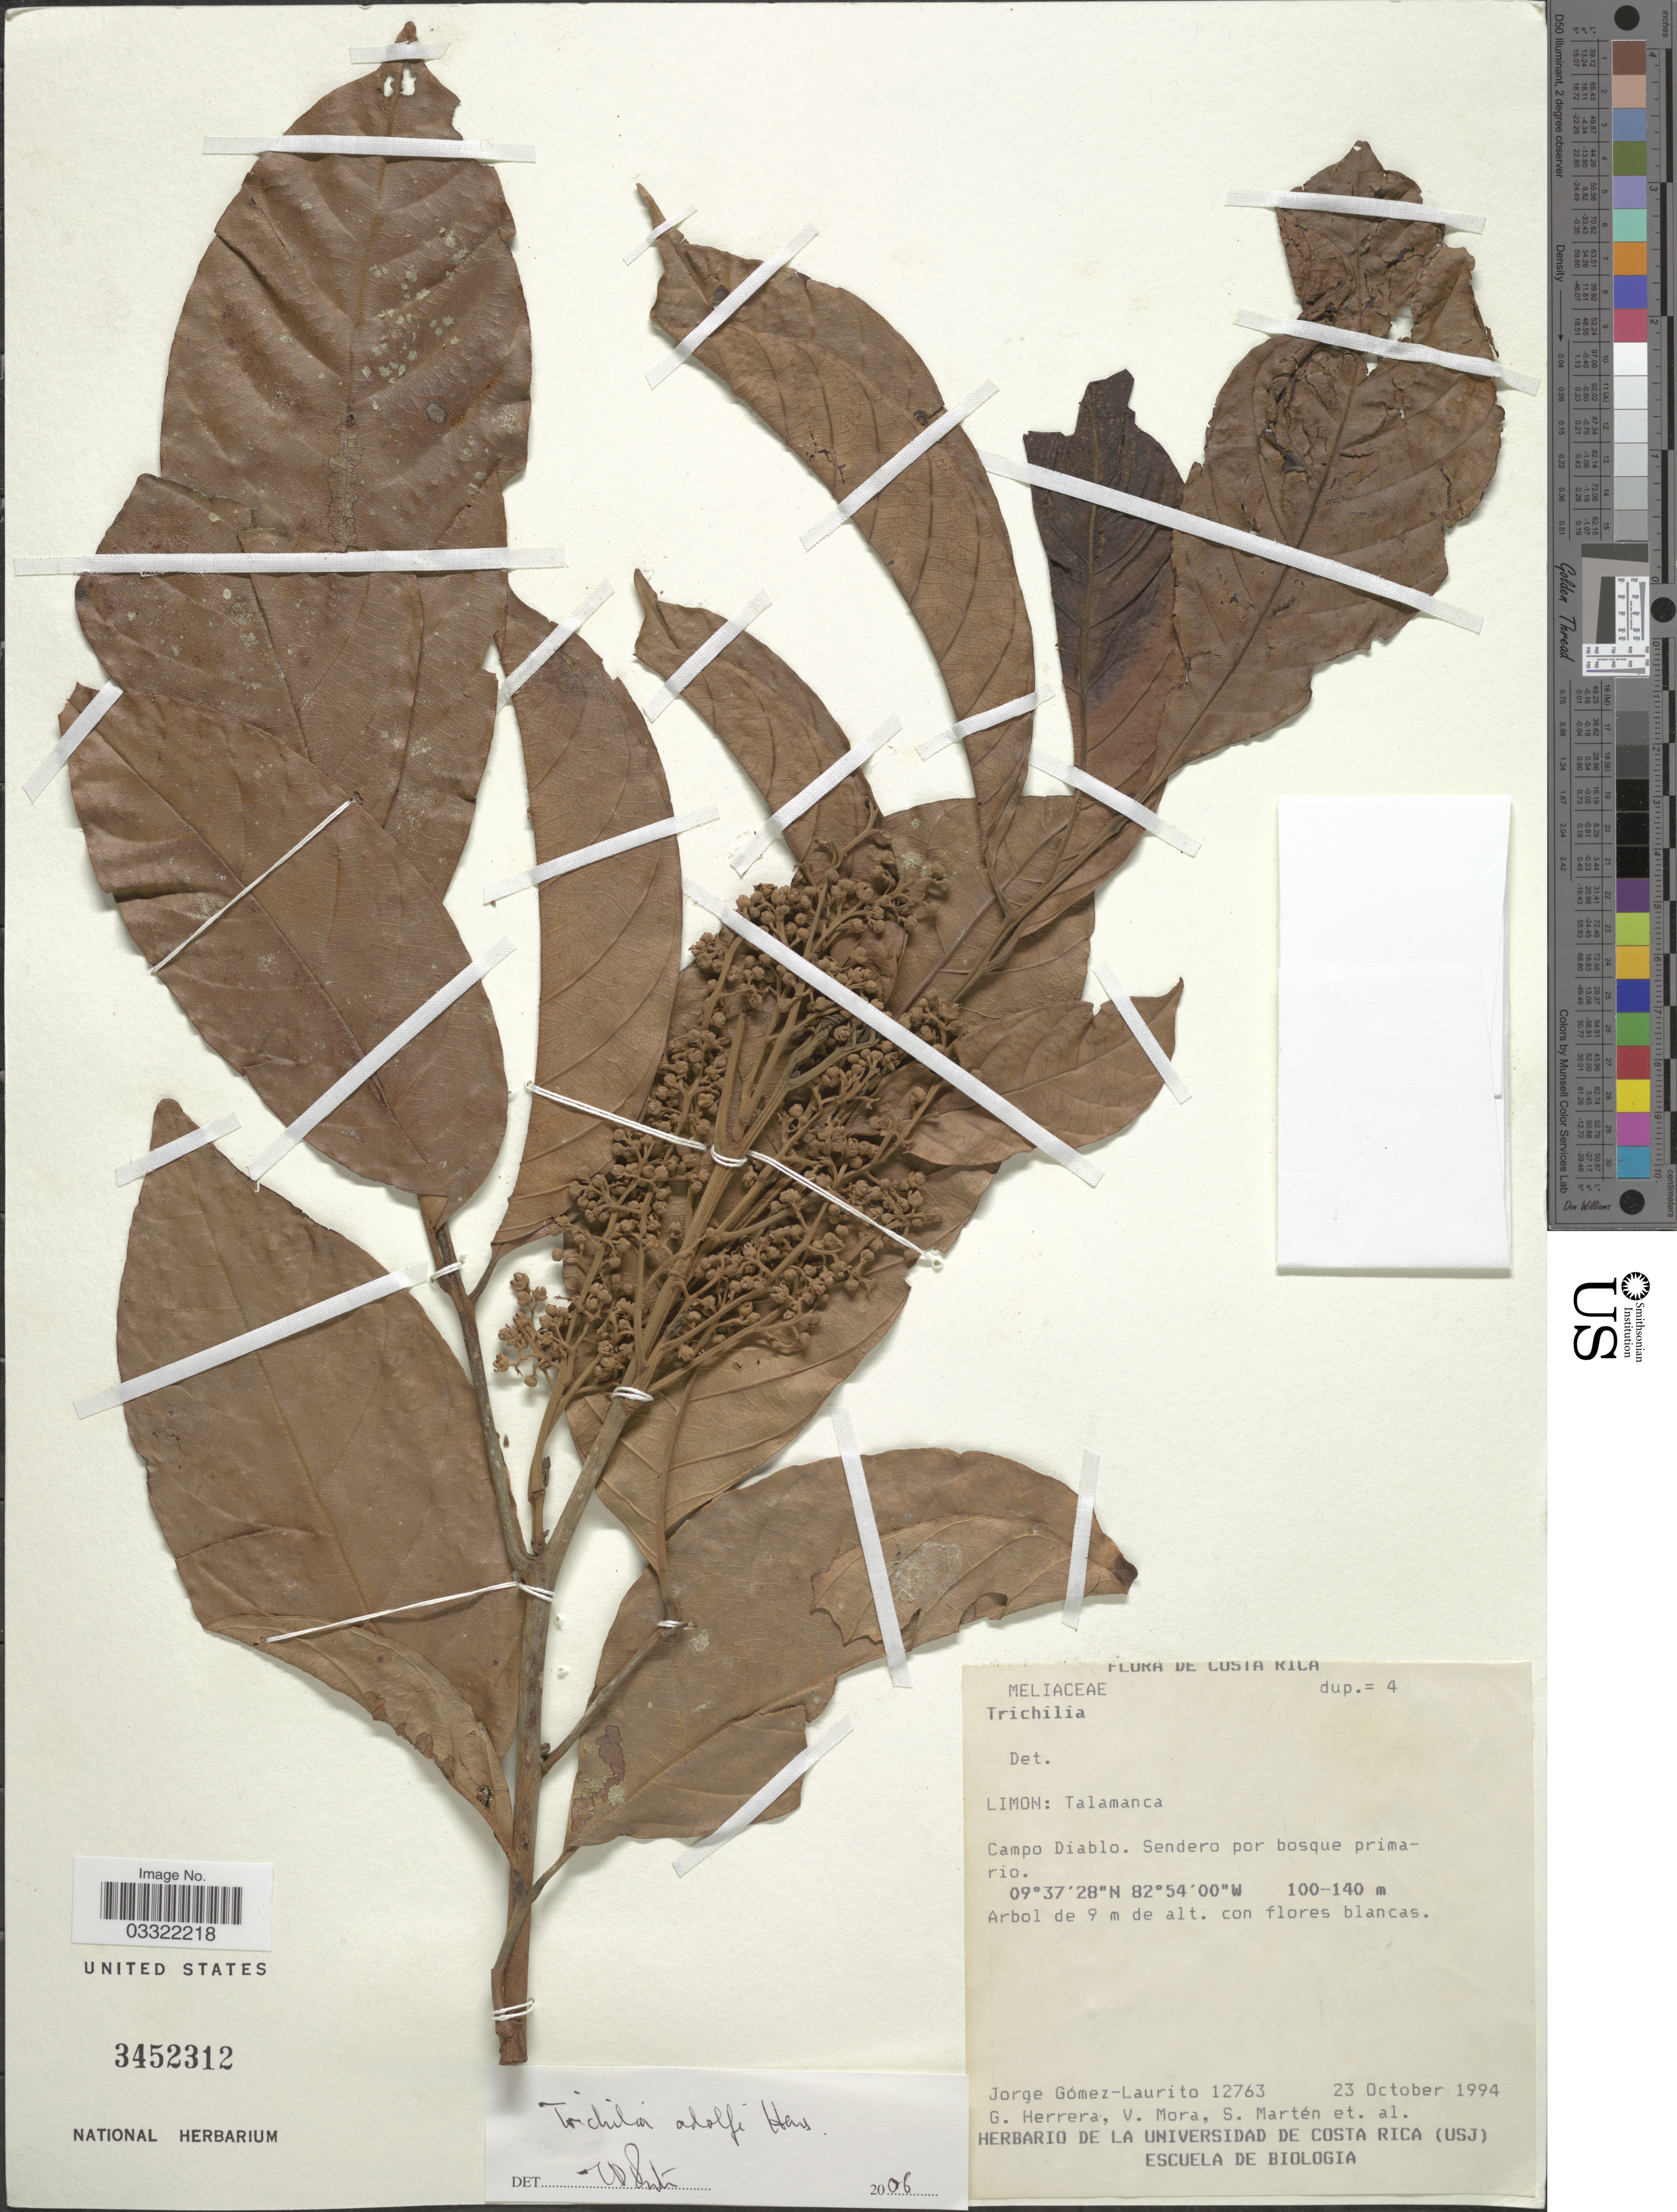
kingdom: Plantae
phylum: Tracheophyta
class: Magnoliopsida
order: Sapindales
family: Meliaceae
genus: Trichilia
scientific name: Trichilia adolfi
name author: Harms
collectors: J. A. Gómez-Laurito, G. Herrera, V. Mora, S. Marten & et al.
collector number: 12763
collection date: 1994-10-23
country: Costa Rica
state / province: Limón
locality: Talamanca. Campo diablo. Sendero por bosque primario.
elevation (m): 100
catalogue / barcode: US 3452312